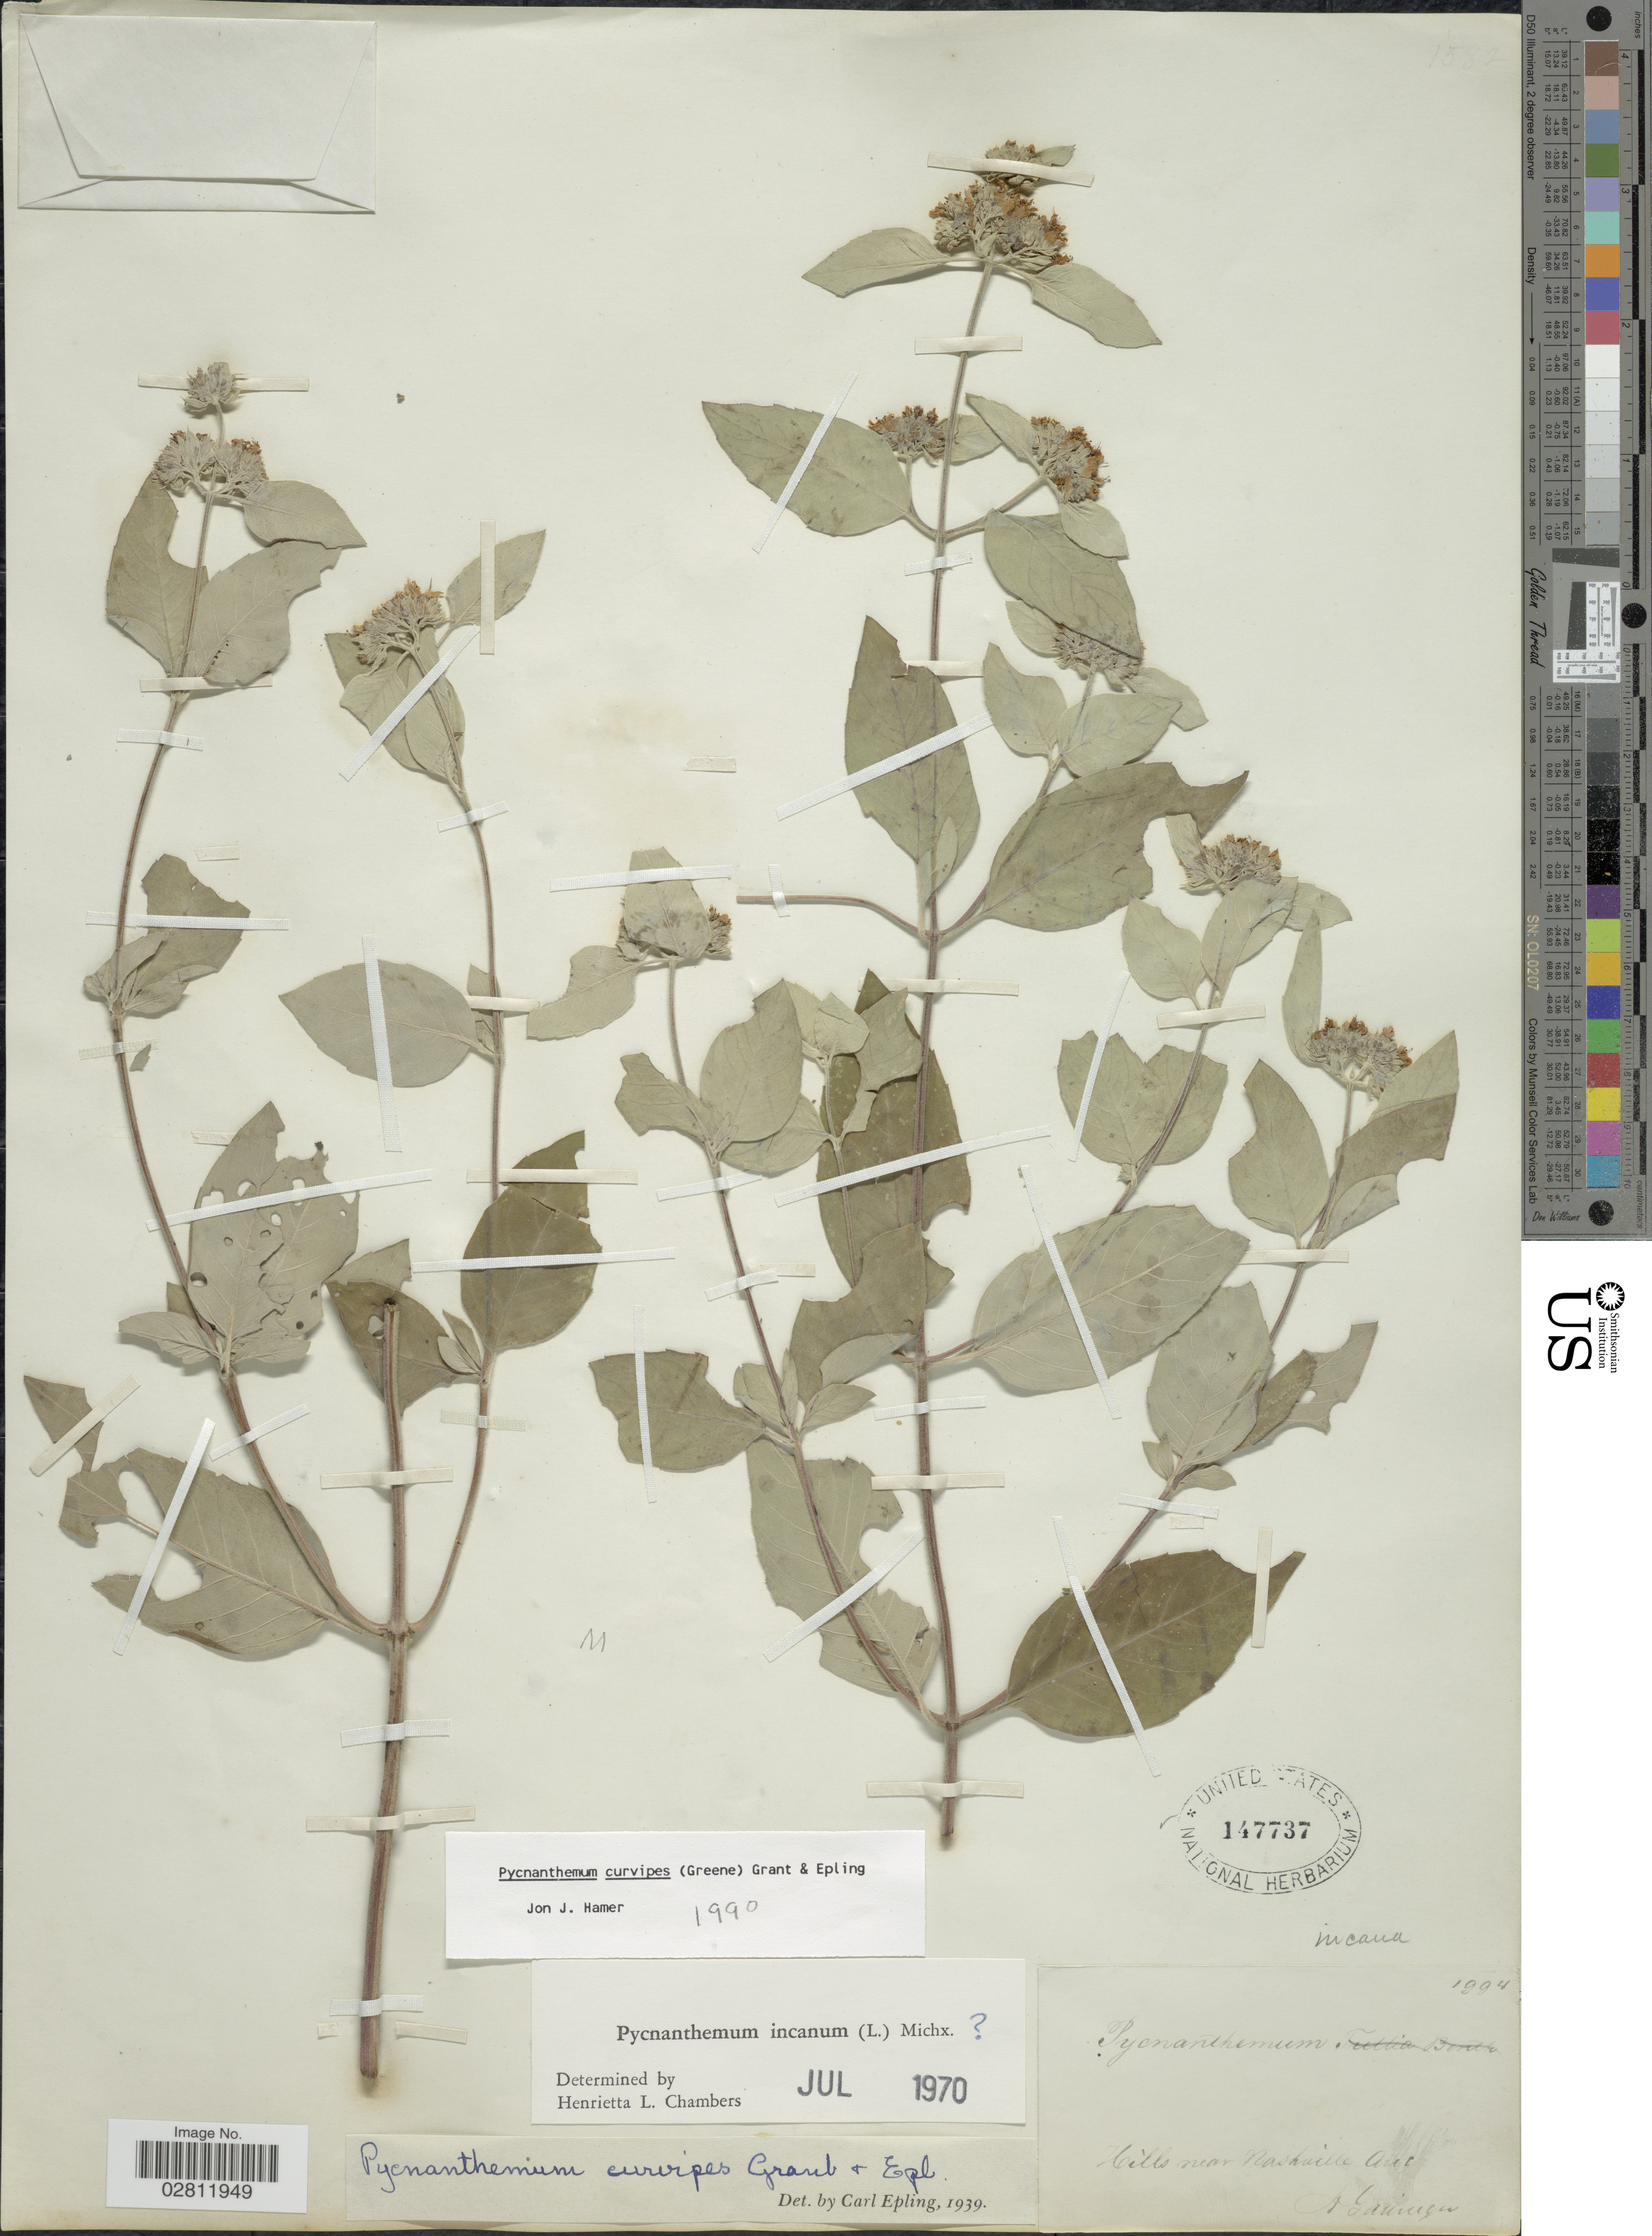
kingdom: Plantae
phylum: Tracheophyta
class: Magnoliopsida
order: Lamiales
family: Lamiaceae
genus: Pycnanthemum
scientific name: Pycnanthemum curvipes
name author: (Greene) E. Grant & Epling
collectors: A. Gattinger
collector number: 1994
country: United States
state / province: Tennessee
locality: Hills near Nashville.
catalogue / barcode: US 147737